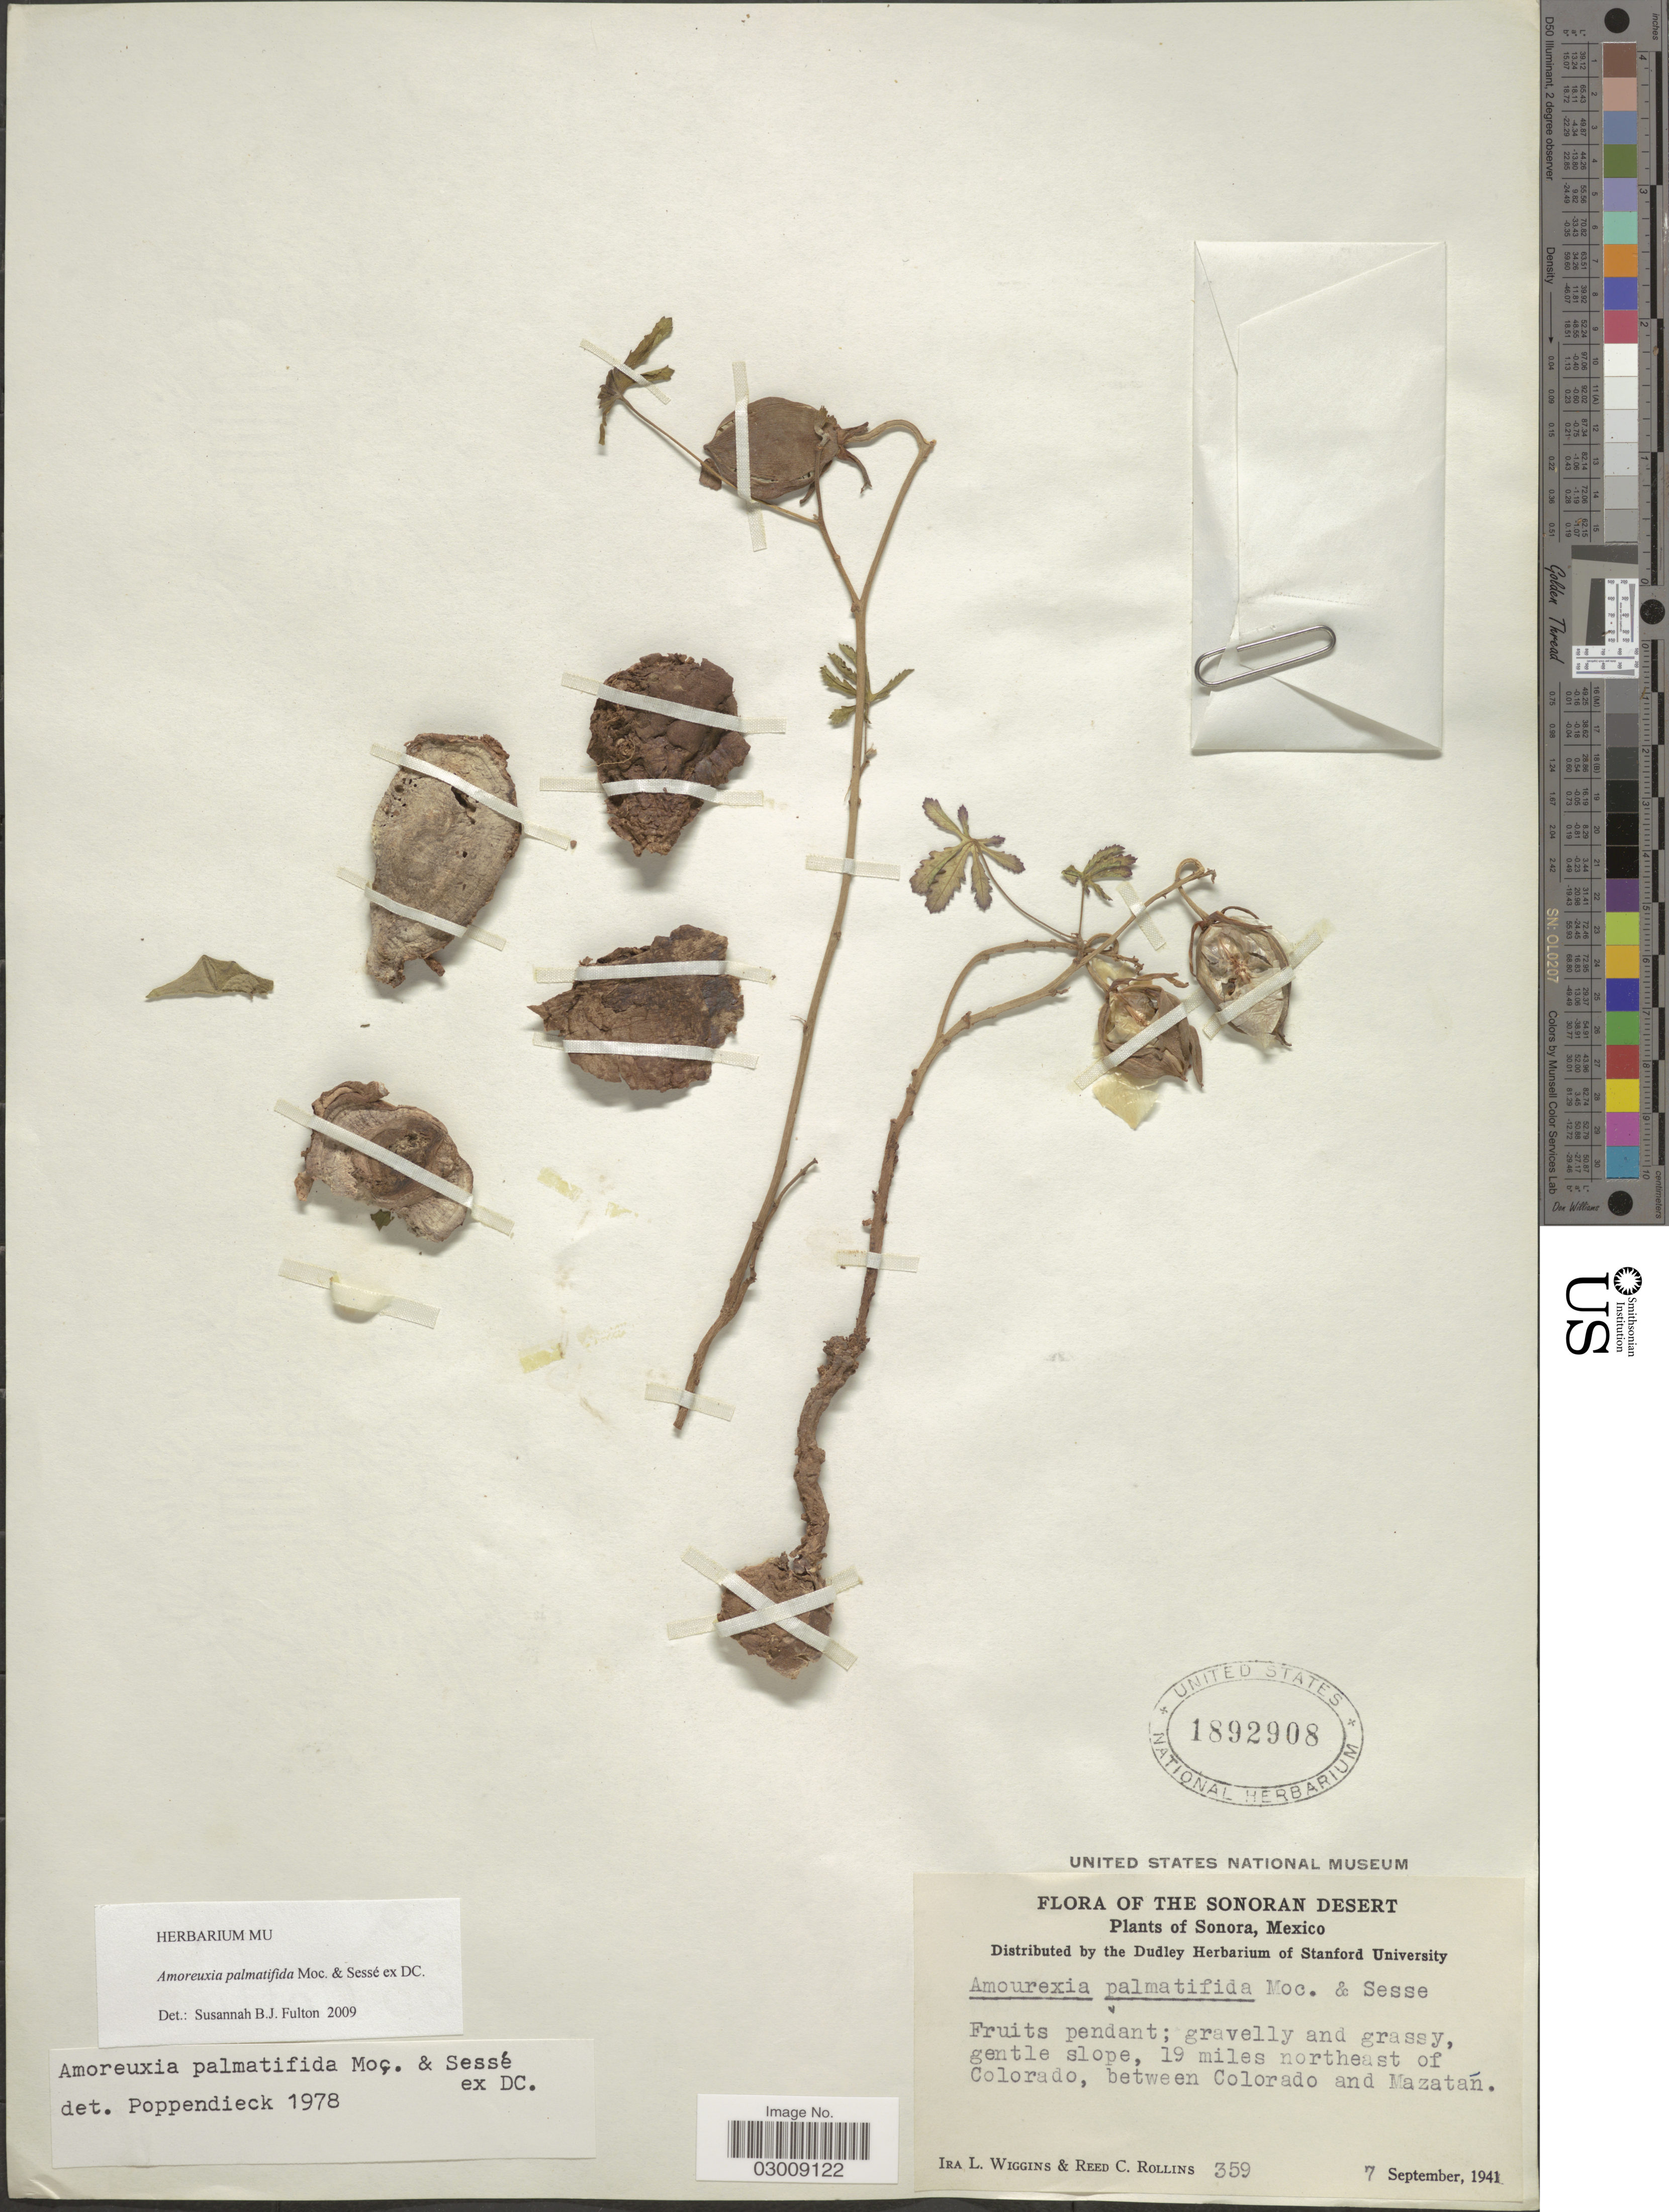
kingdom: Plantae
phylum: Tracheophyta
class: Magnoliopsida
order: Malvales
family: Cochlospermaceae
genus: Amoreuxia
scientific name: Amoreuxia palmatifida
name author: Moc. & Sessé ex DC.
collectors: I. L. Wiggins & R. C. Rollins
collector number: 359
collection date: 1941-09-07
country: Mexico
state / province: Sonora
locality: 19 miles northeast of Colorado, between Colorado and Mazatán.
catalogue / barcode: US 1892908